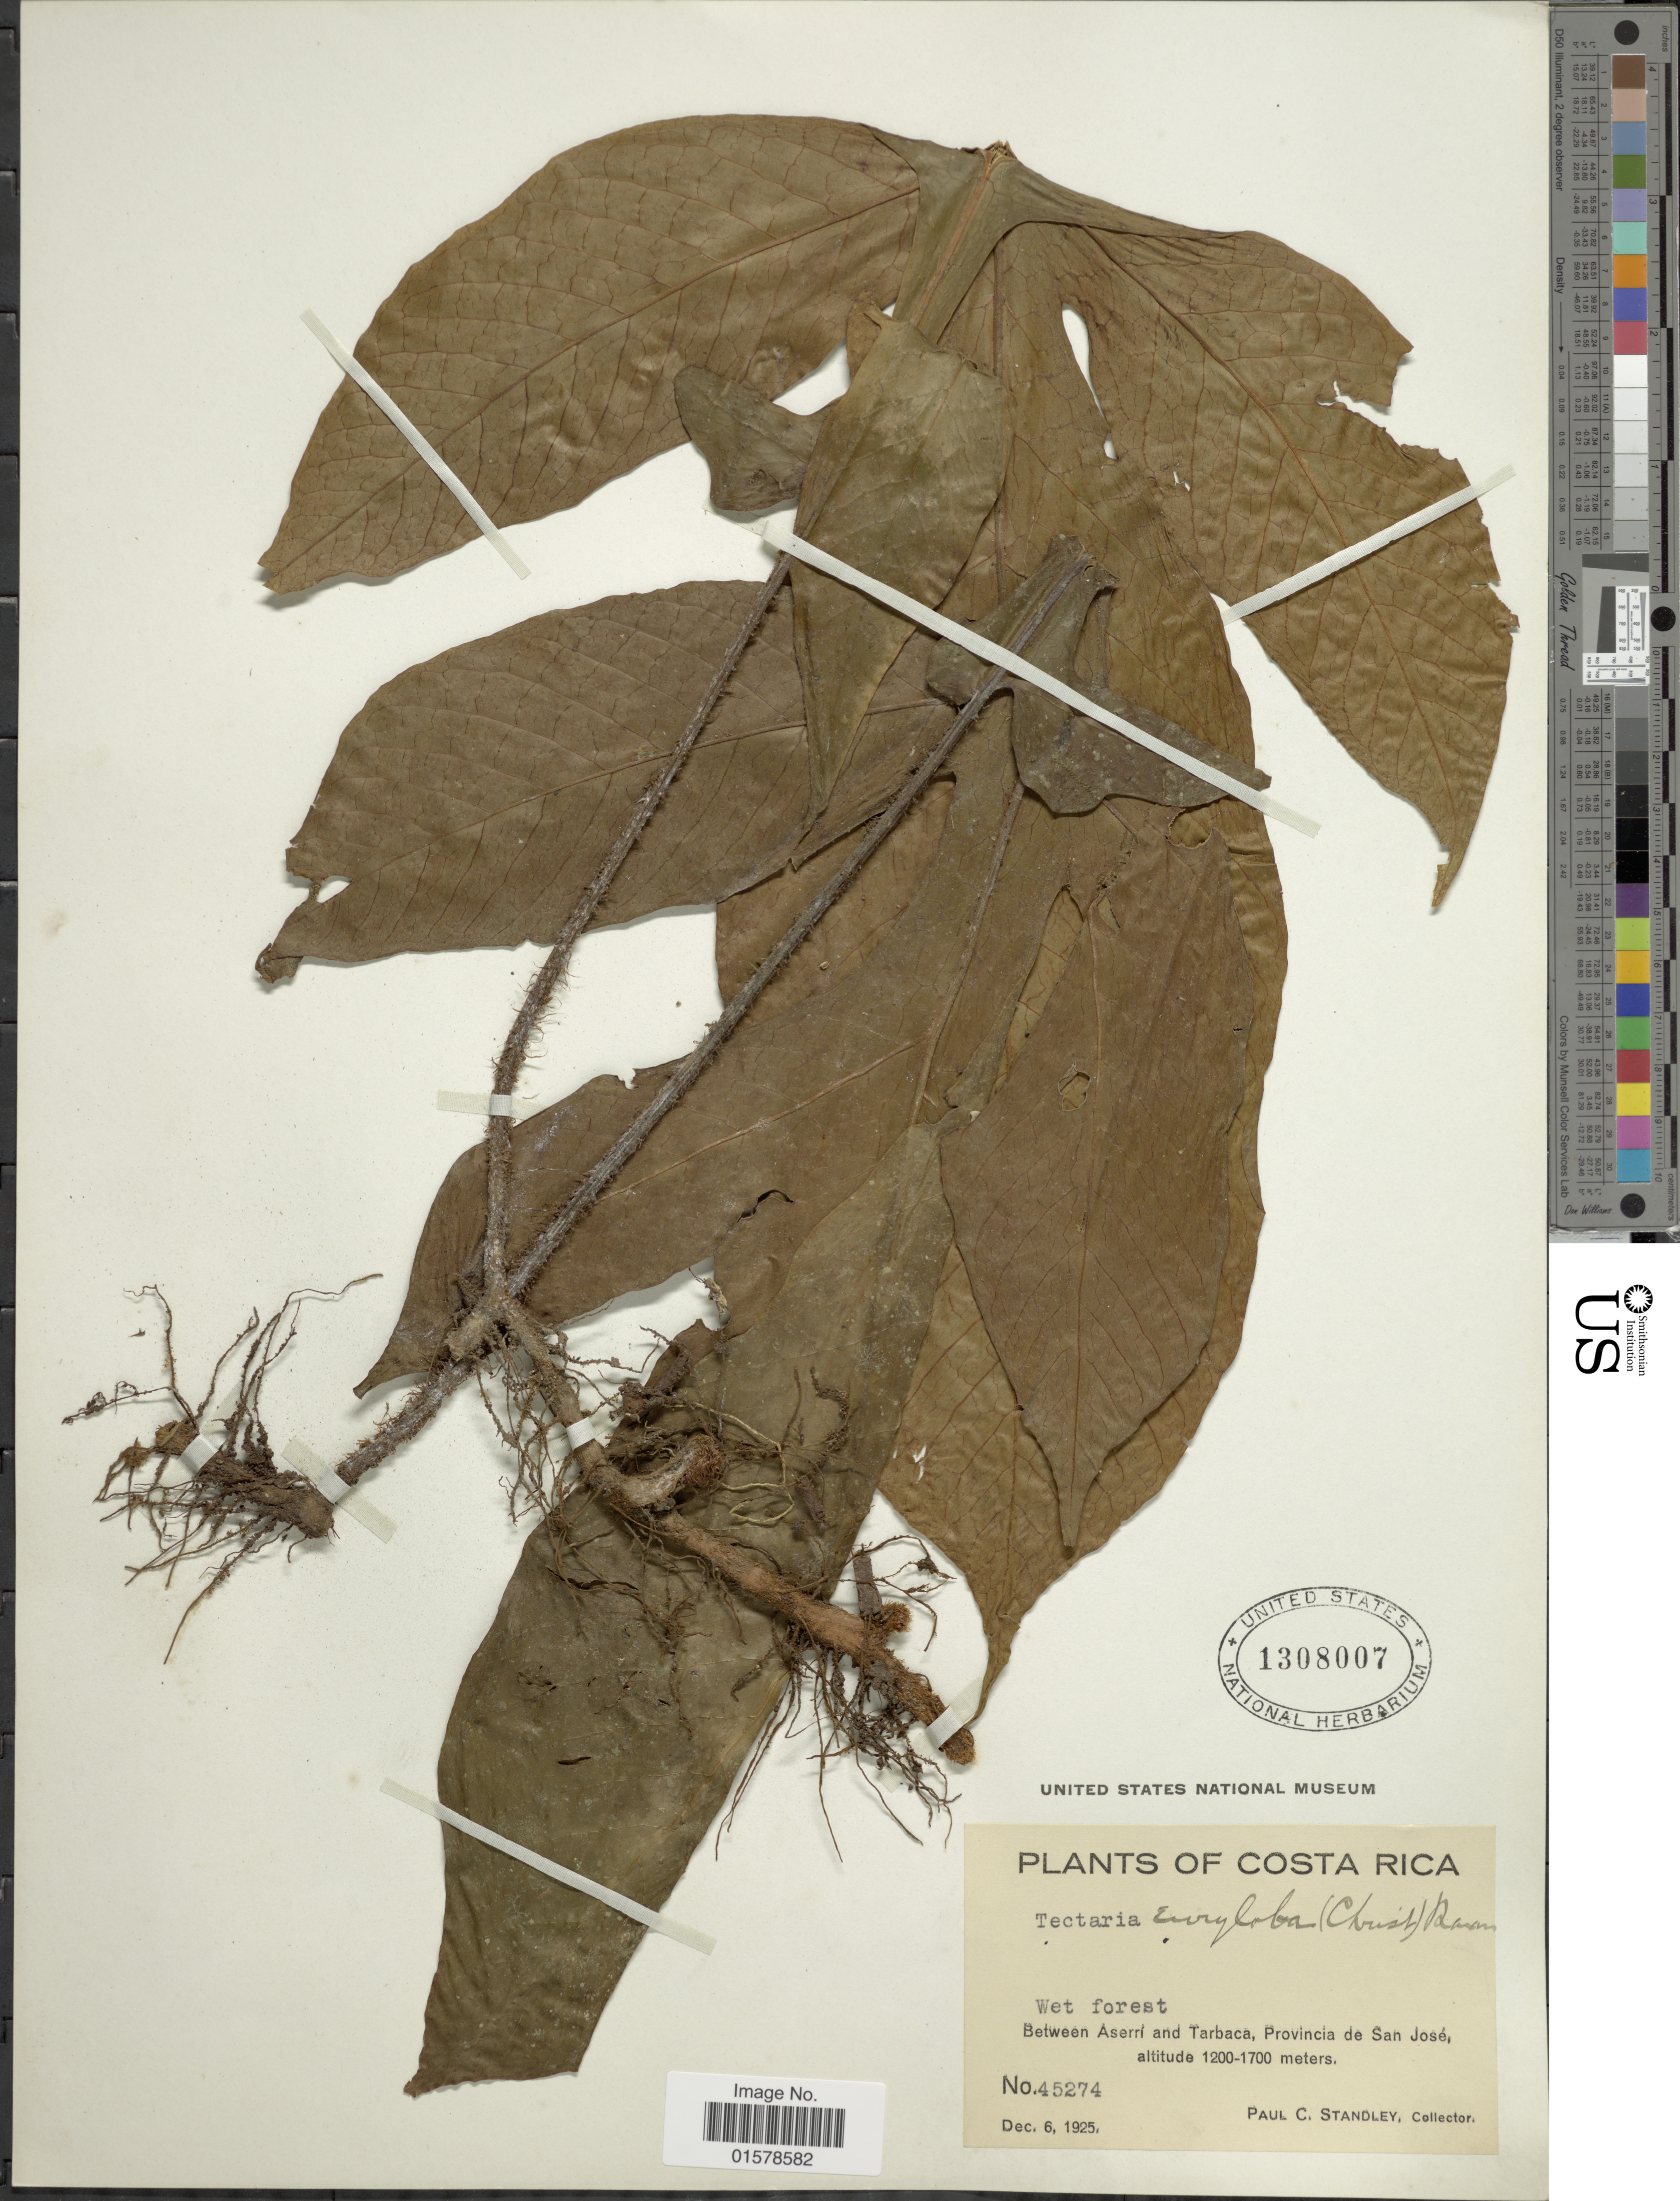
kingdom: Plantae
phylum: Tracheophyta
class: Polypodiopsida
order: Polypodiales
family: Tectariaceae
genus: Tectaria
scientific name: Tectaria nicotianifolia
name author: (Baker) C. Chr.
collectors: P. C. Standley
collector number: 45274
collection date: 1925-12-06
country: Costa Rica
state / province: San José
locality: Between Aserri and Tarbaca, provincia de San Jose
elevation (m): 1200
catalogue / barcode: US 1308007